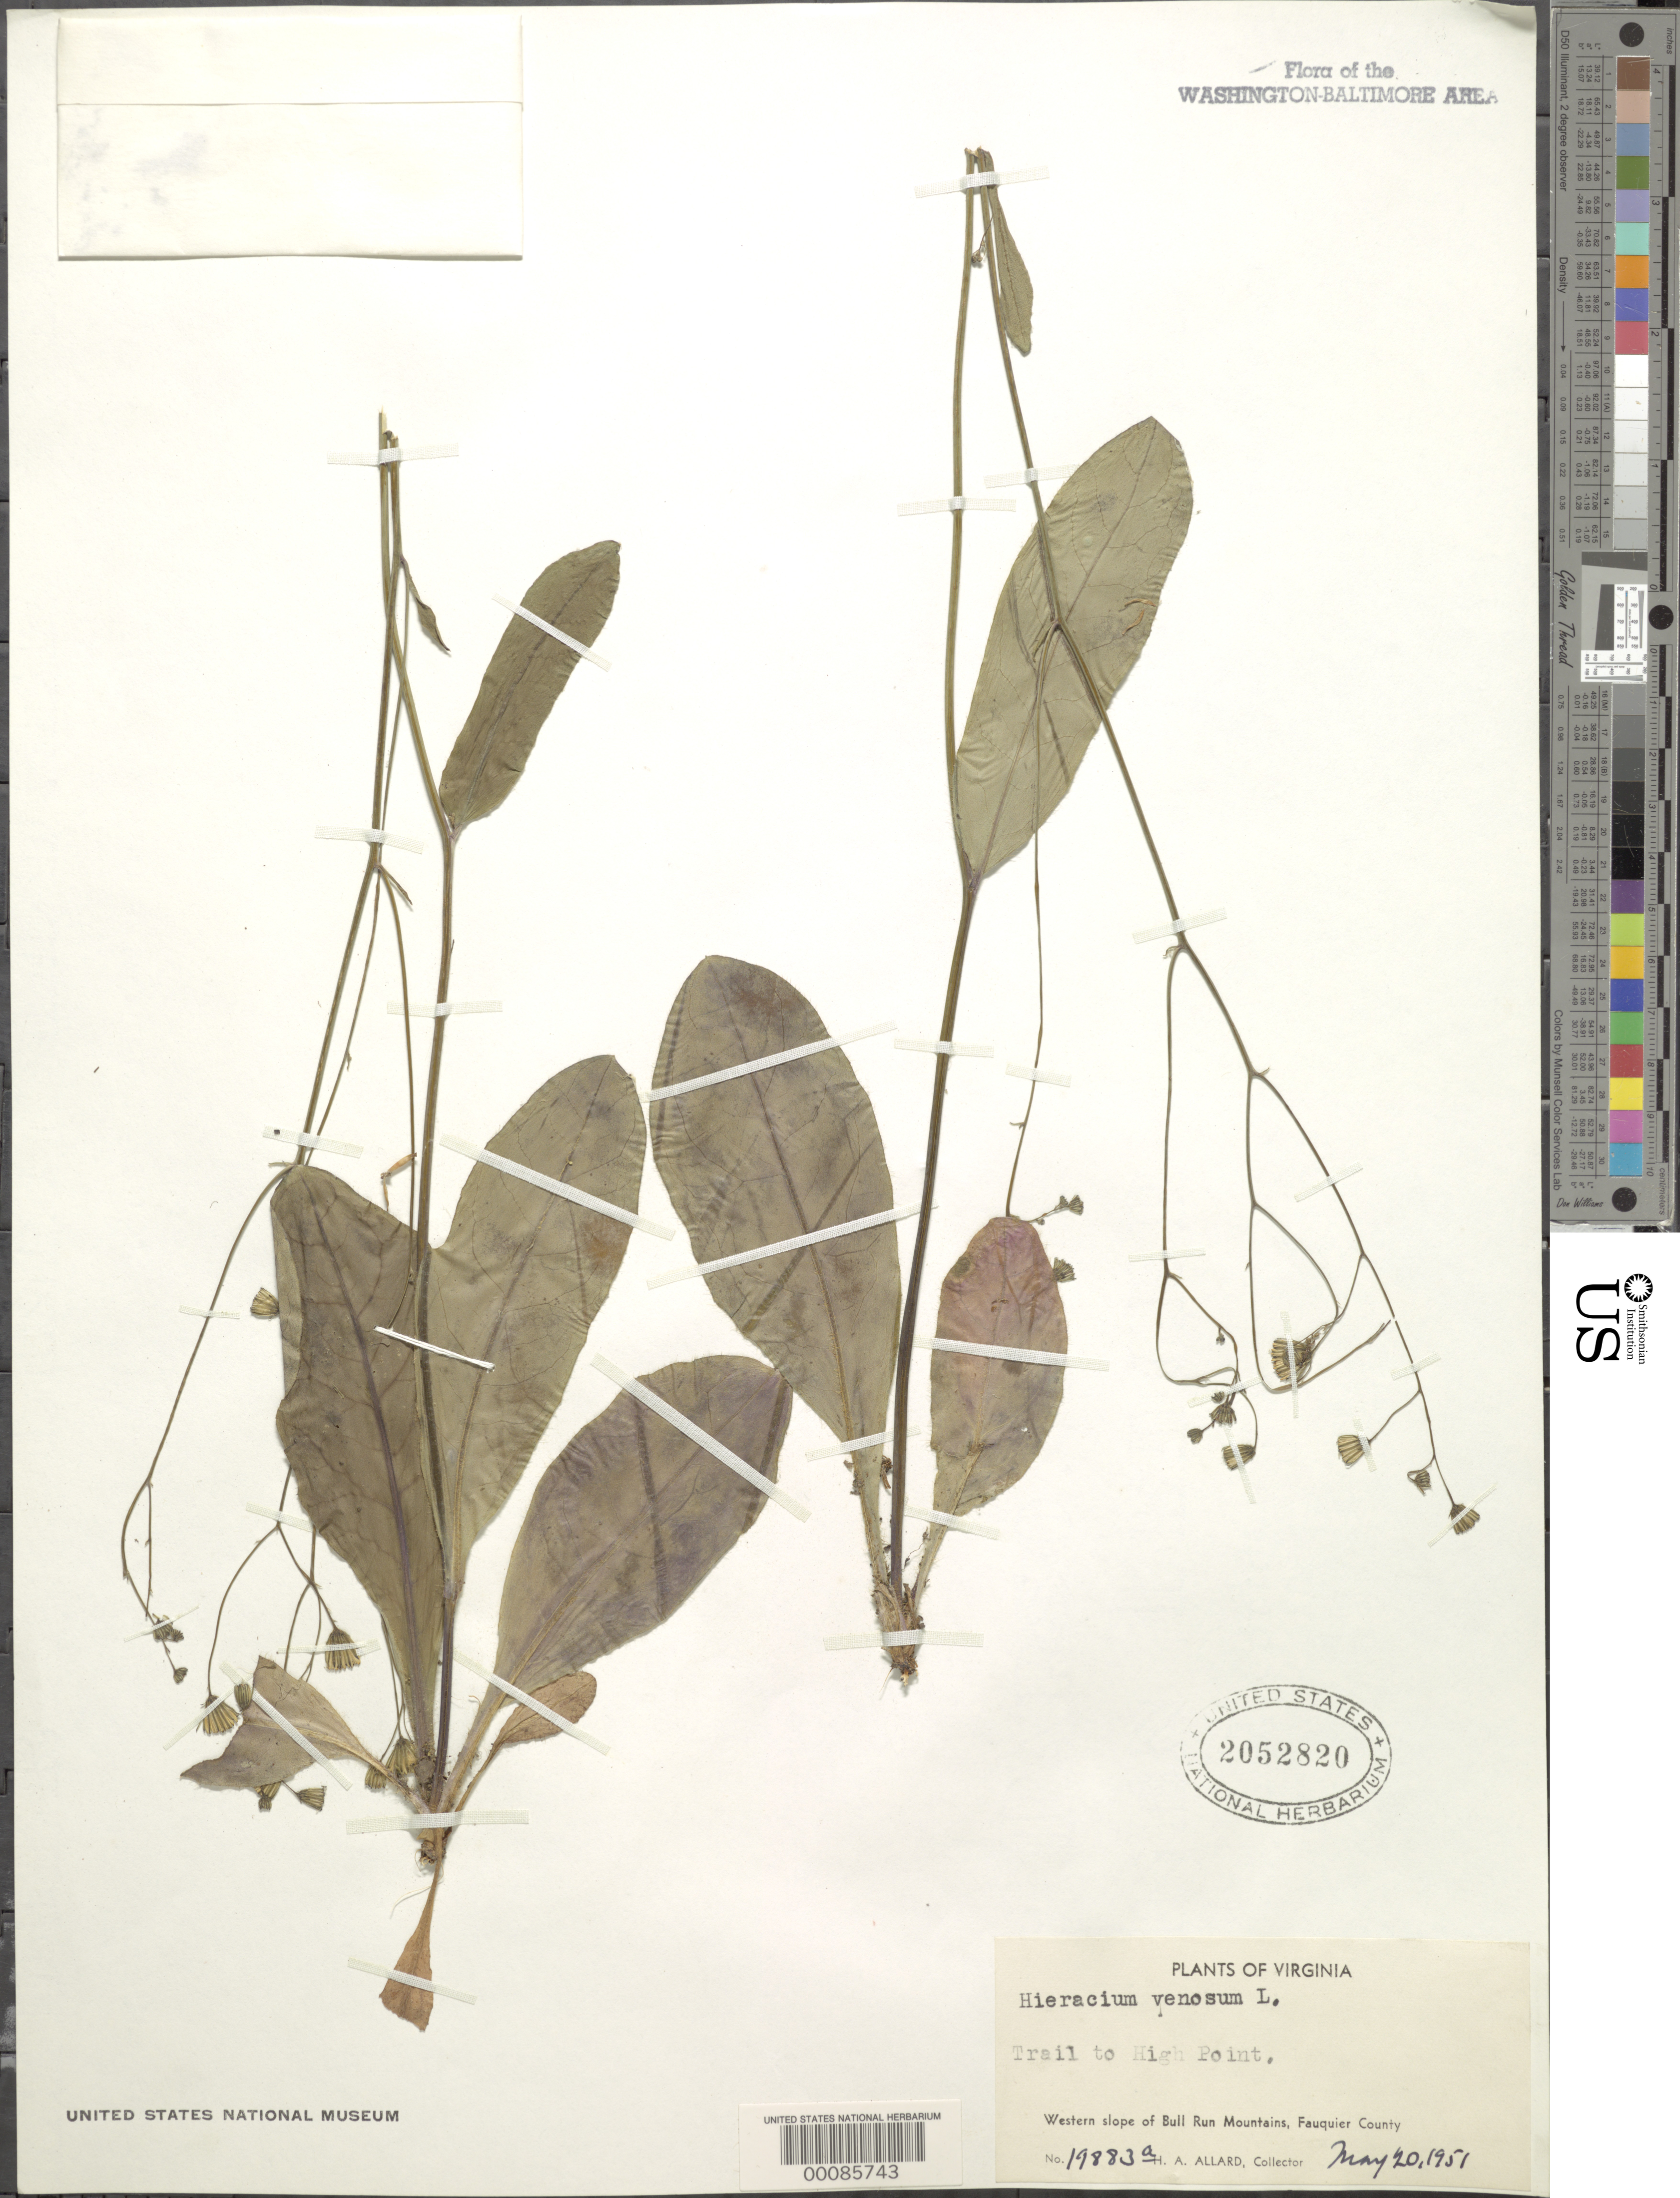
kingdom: Plantae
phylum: Tracheophyta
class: Magnoliopsida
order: Asterales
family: Asteraceae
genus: Hieracium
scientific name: Hieracium venosum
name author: L.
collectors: H. A. Allard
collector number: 19883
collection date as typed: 20 May 1951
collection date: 1951-05-20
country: United States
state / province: Virginia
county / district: Fauquier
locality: trail to High Point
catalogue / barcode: US 2052820